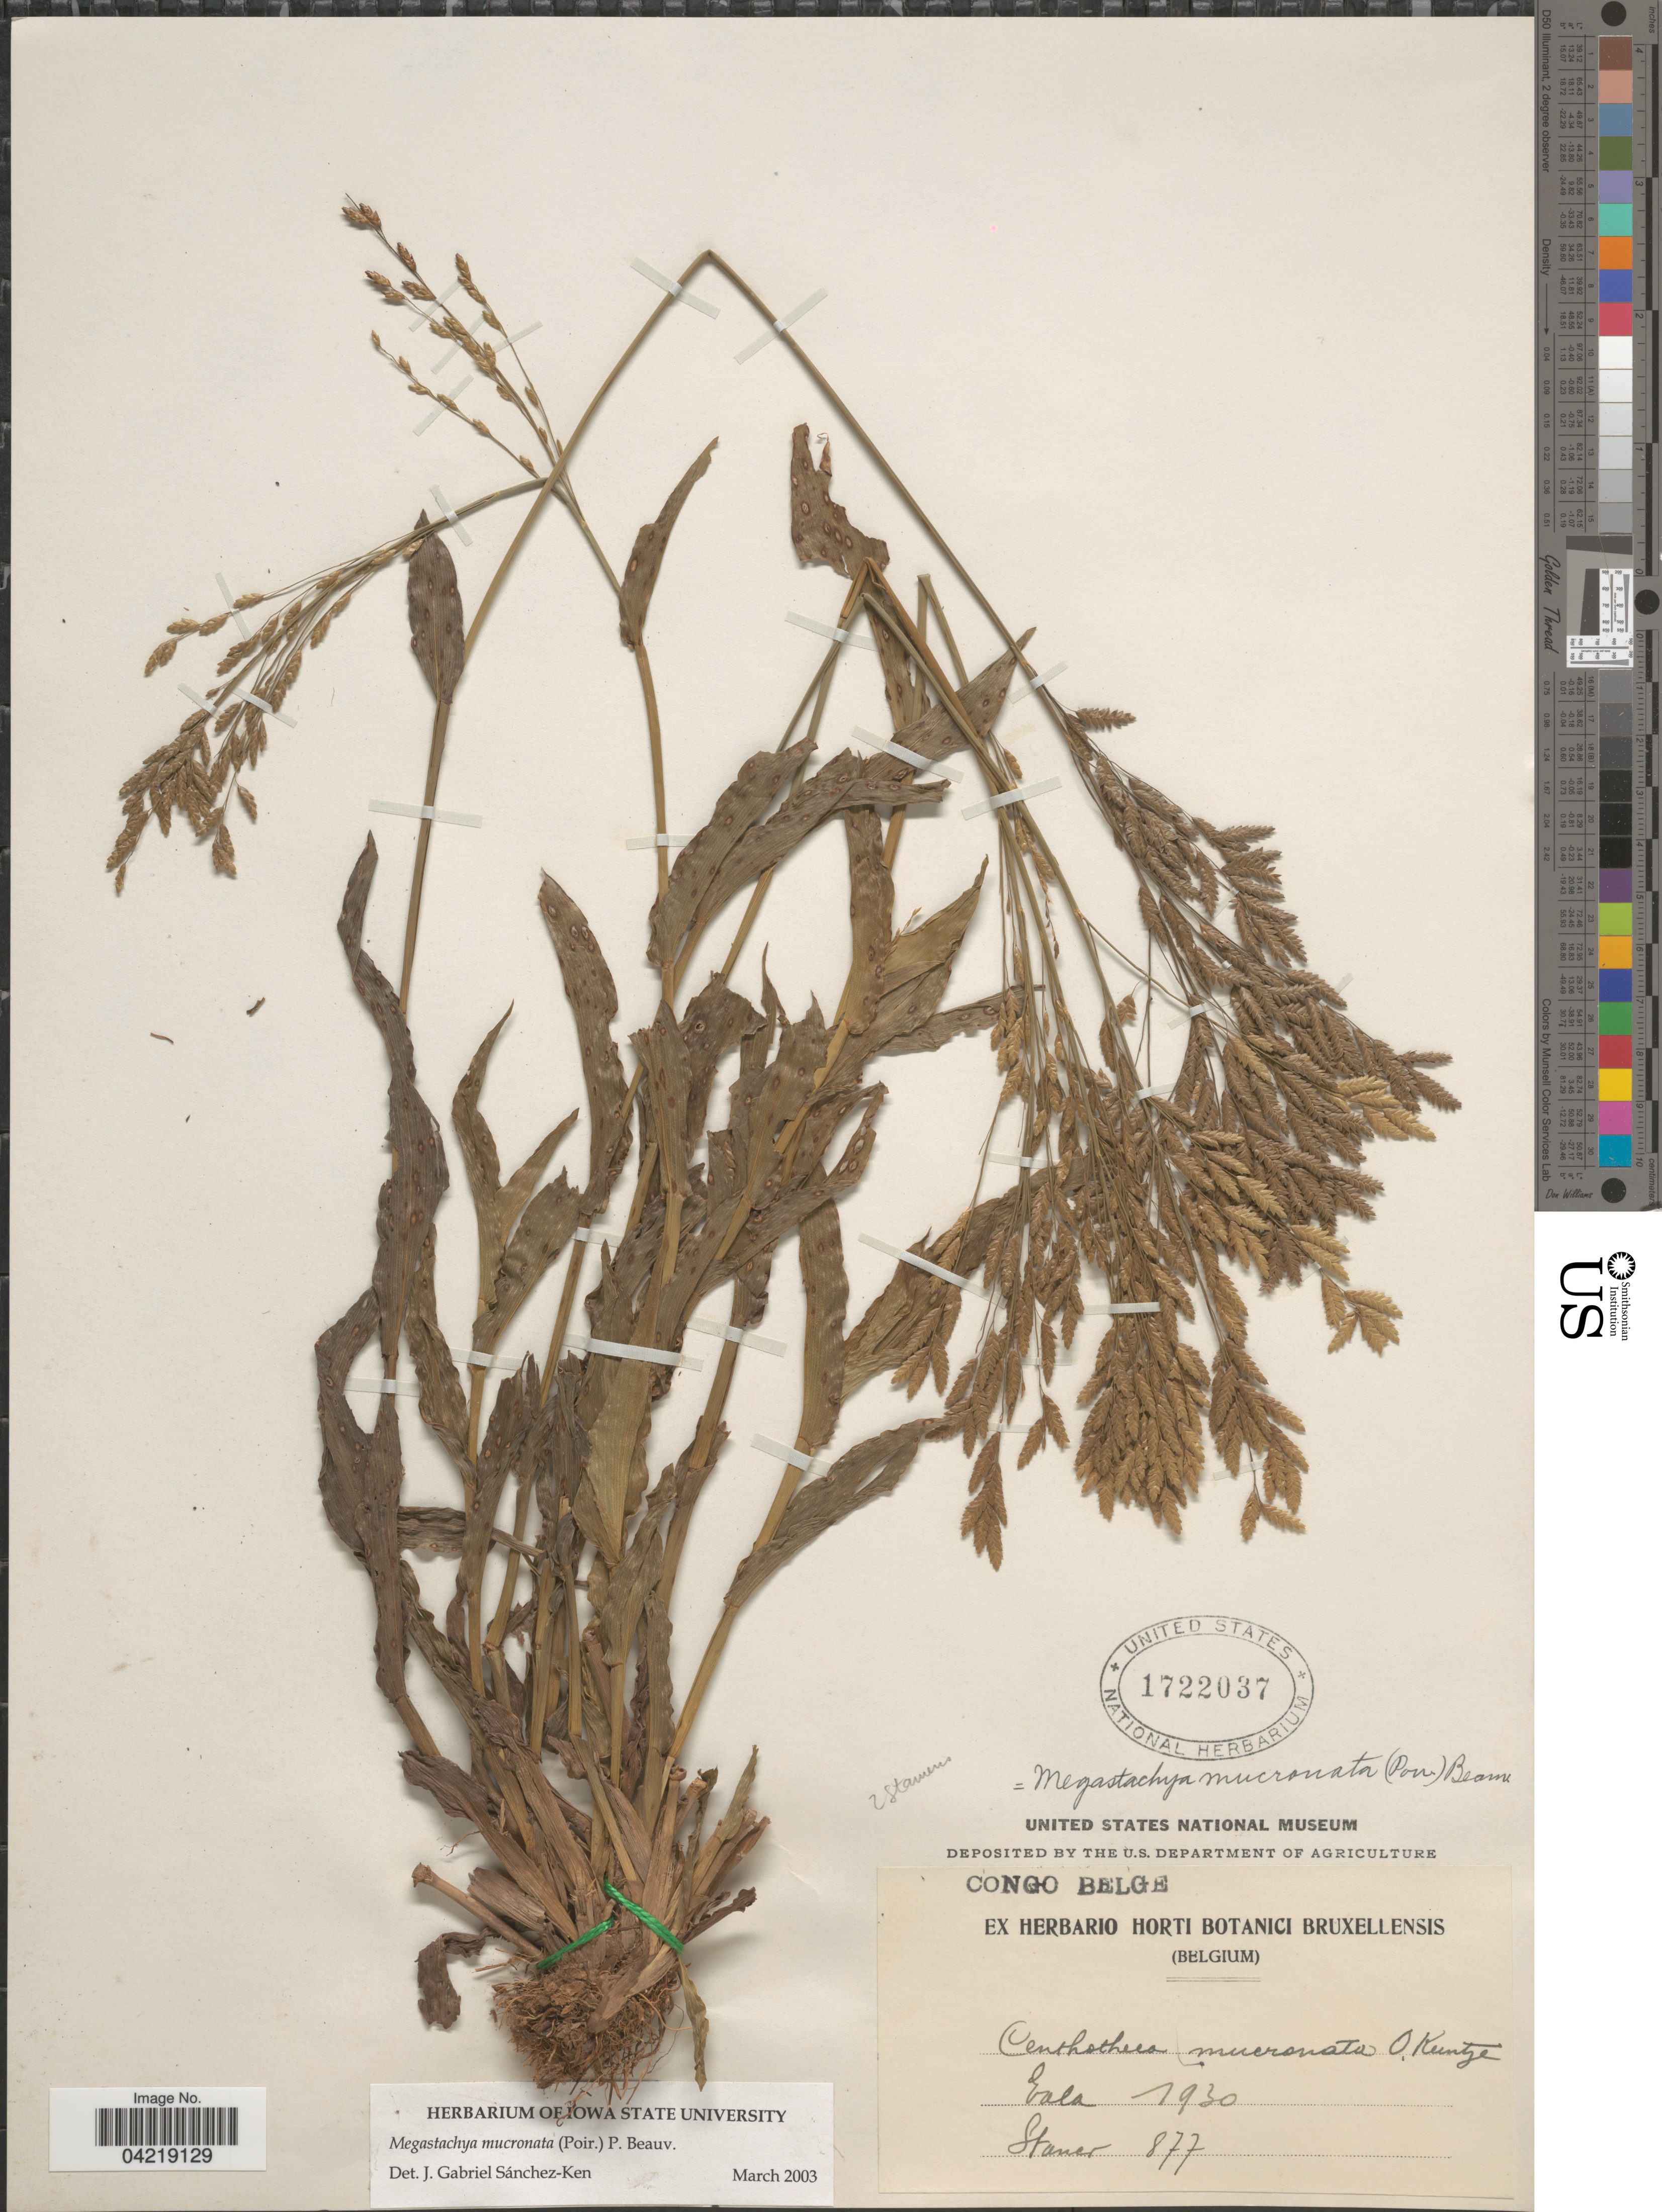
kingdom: Plantae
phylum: Tracheophyta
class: Liliopsida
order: Poales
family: Poaceae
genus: Megastachya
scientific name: Megastachya mucronata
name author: (Poir.) P. Beauv.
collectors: -. Staner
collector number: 877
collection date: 1930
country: Congo, Democratic Republic of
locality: Congo Belge, Evala.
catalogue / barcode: US 1722037